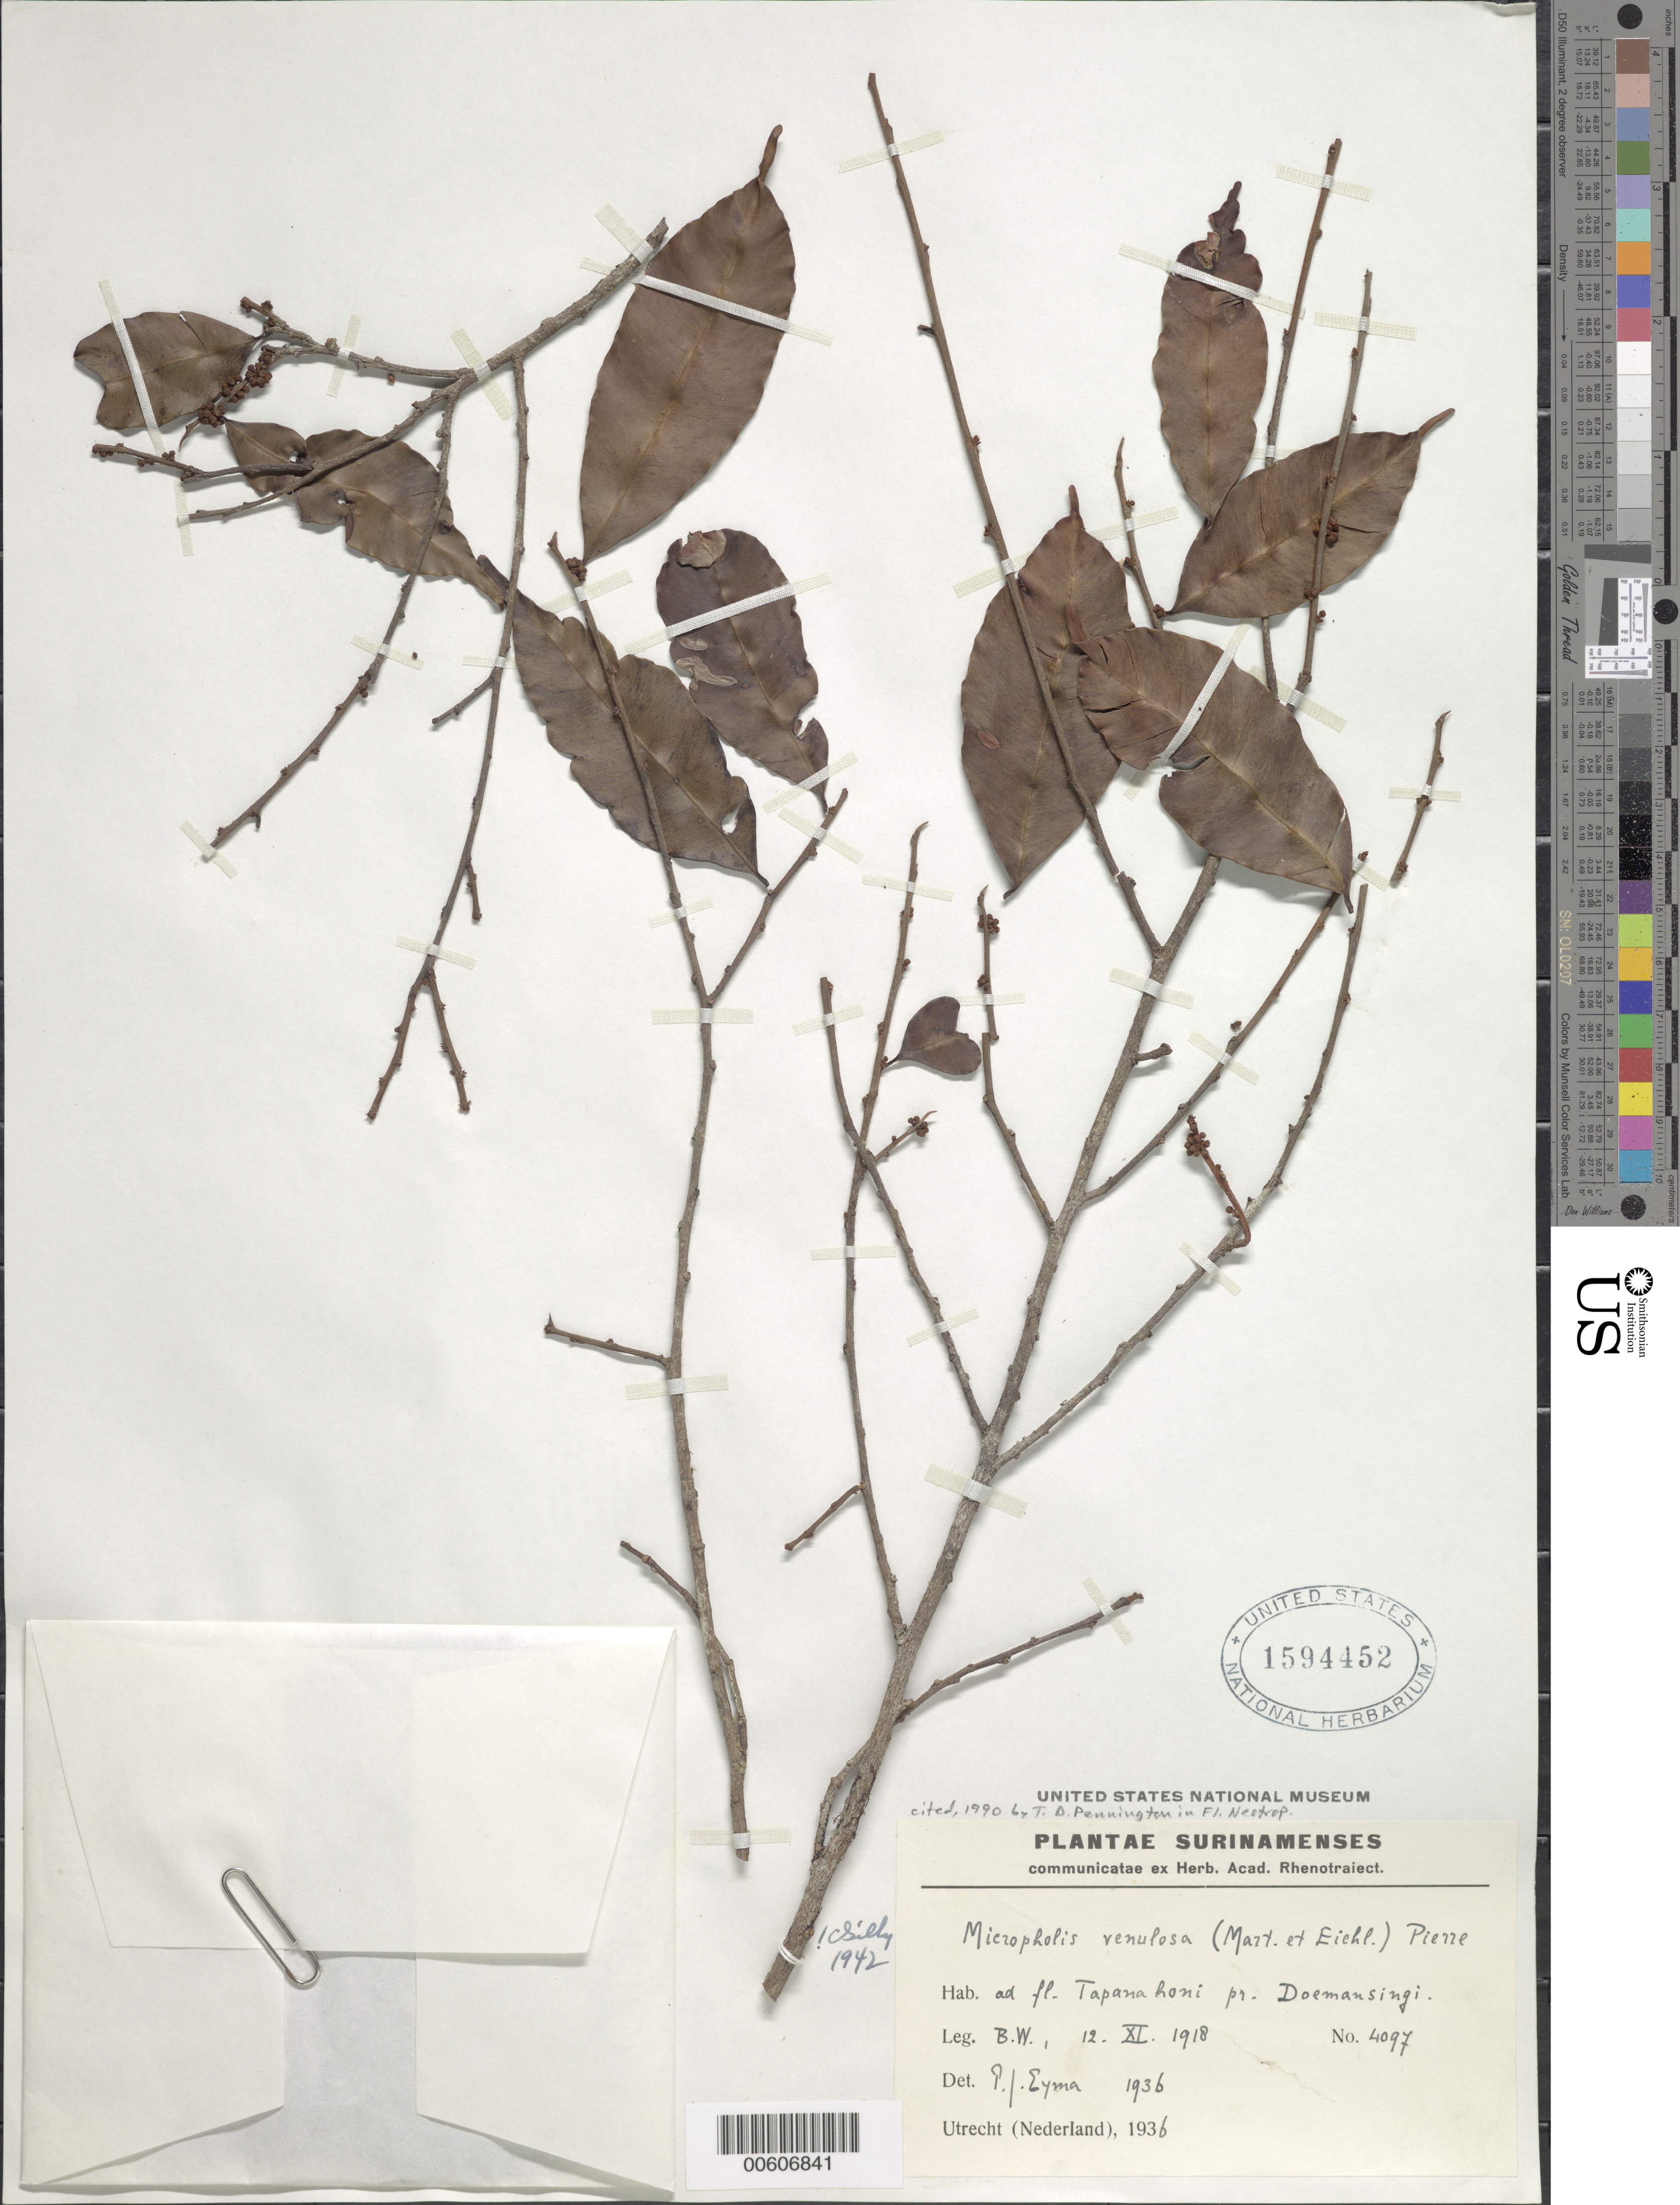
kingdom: Plantae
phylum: Tracheophyta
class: Magnoliopsida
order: Ericales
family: Sapotaceae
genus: Micropholis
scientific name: Micropholis venulosa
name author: (Mart. & Eichler) Pierre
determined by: Pennington, T. D., (K)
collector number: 4097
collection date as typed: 12-Nov-18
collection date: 1918-11-12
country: Suriname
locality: Tapanahoni, pr. Doemansingi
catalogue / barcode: US 1594452